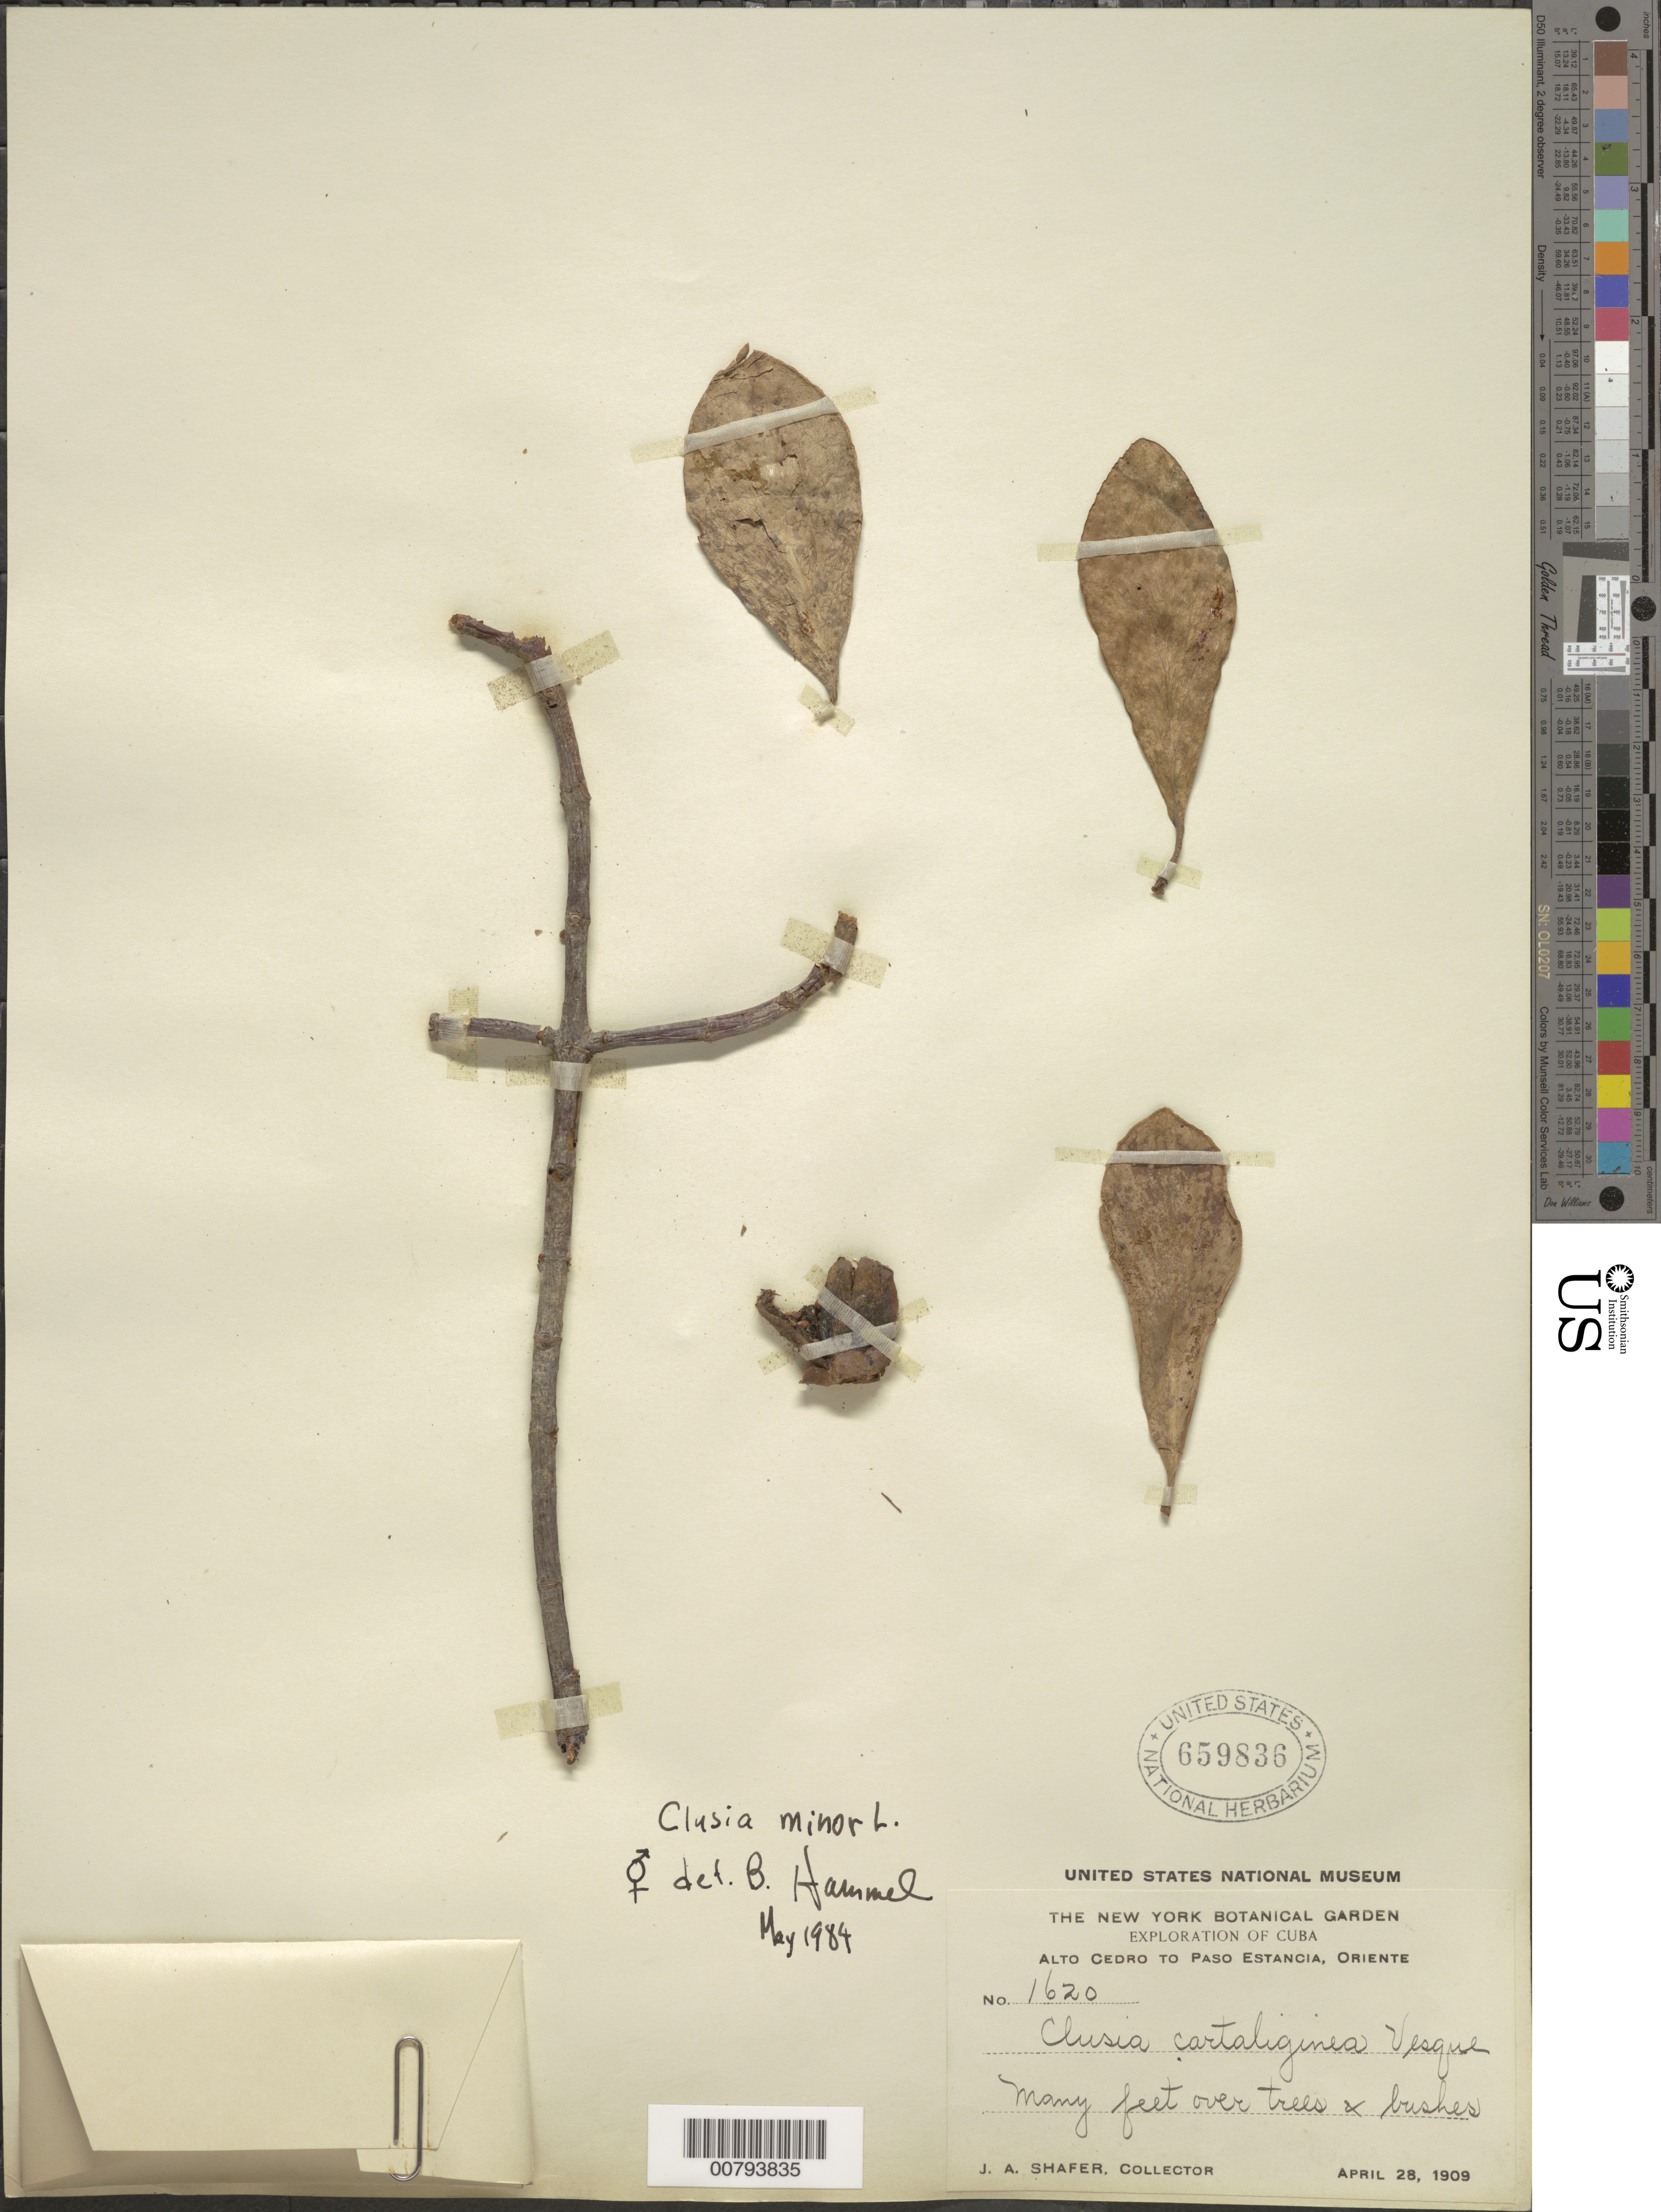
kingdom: Plantae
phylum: Tracheophyta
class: Magnoliopsida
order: Malpighiales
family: Clusiaceae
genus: Clusia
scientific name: Clusia minor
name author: L.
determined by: Hammel, Barry E., (MO), Missouri Botanical Garden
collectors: J. A. Shafer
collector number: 1620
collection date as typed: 28 Apr 1909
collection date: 1909-04-28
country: Cuba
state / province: Oriente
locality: Alto Cedro to Paso Estancia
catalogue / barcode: US 659836